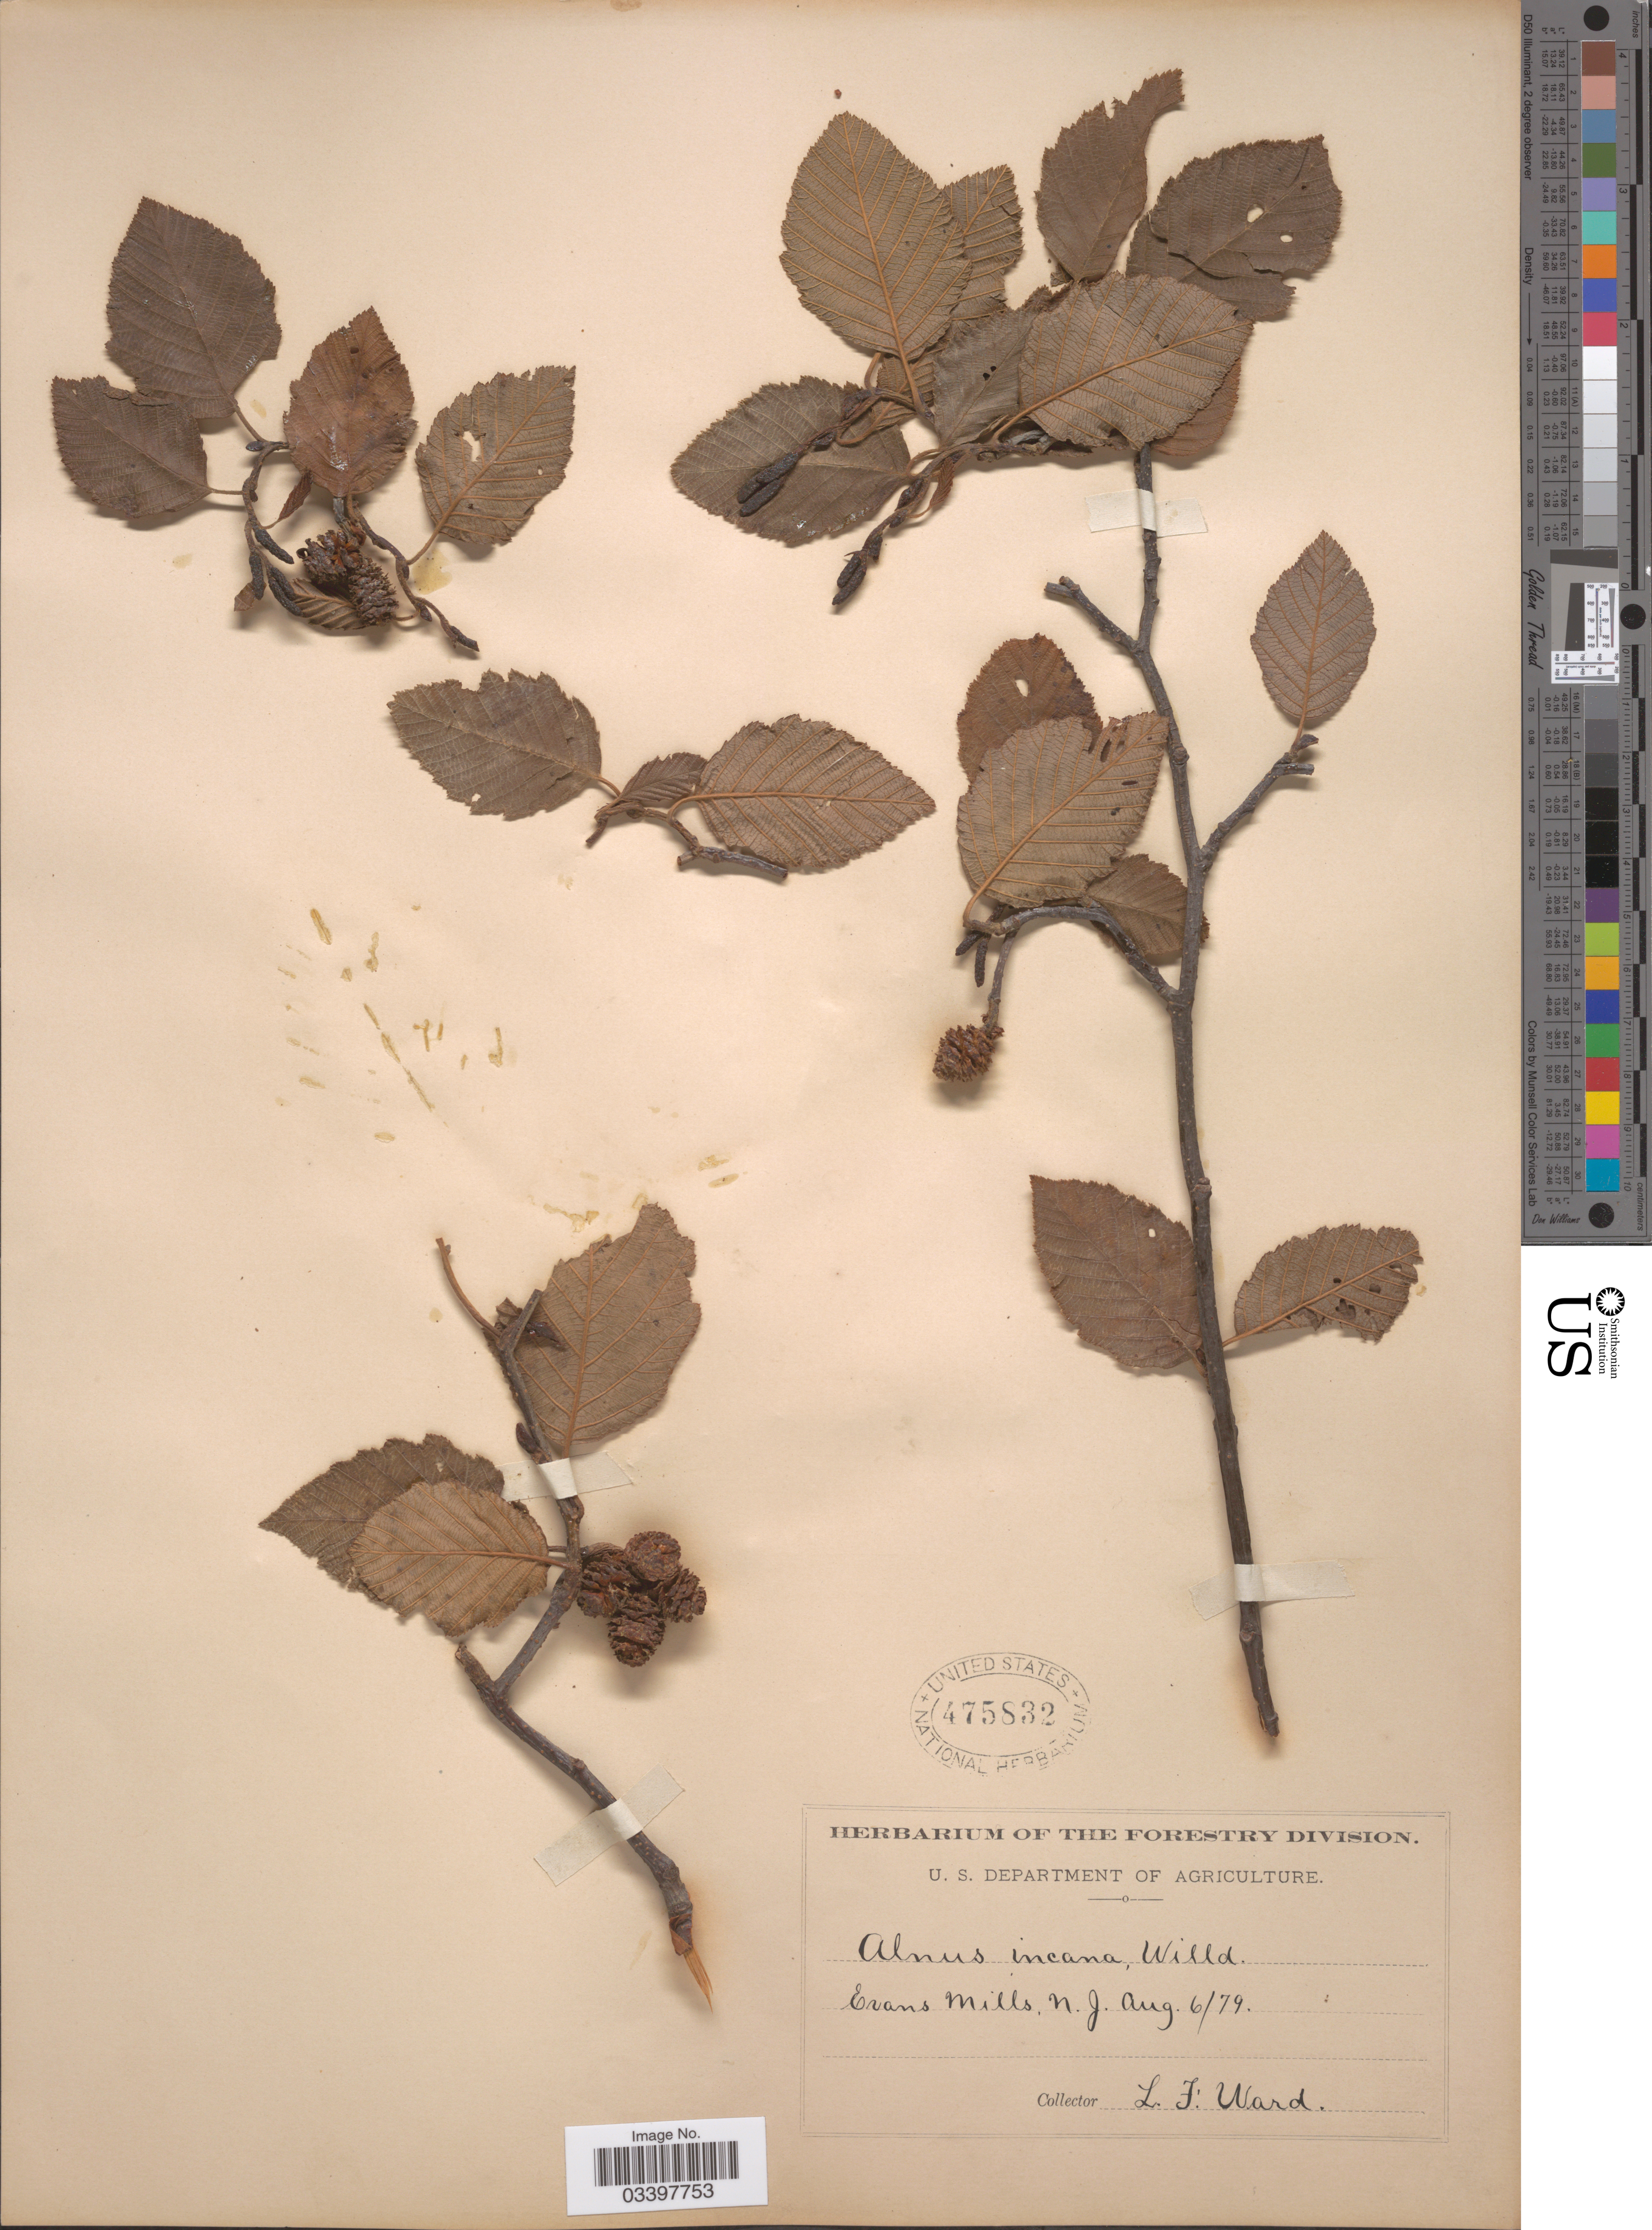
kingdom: Plantae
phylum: Tracheophyta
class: Magnoliopsida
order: Fagales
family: Betulaceae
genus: Alnus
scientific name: Alnus incana subsp. rugosa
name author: (Du Roi) R.T. Clausen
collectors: L. Ward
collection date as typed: Transcribed d/m/y: 6/8/79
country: United States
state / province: New Jersey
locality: Evans Mills.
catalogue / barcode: US 475832